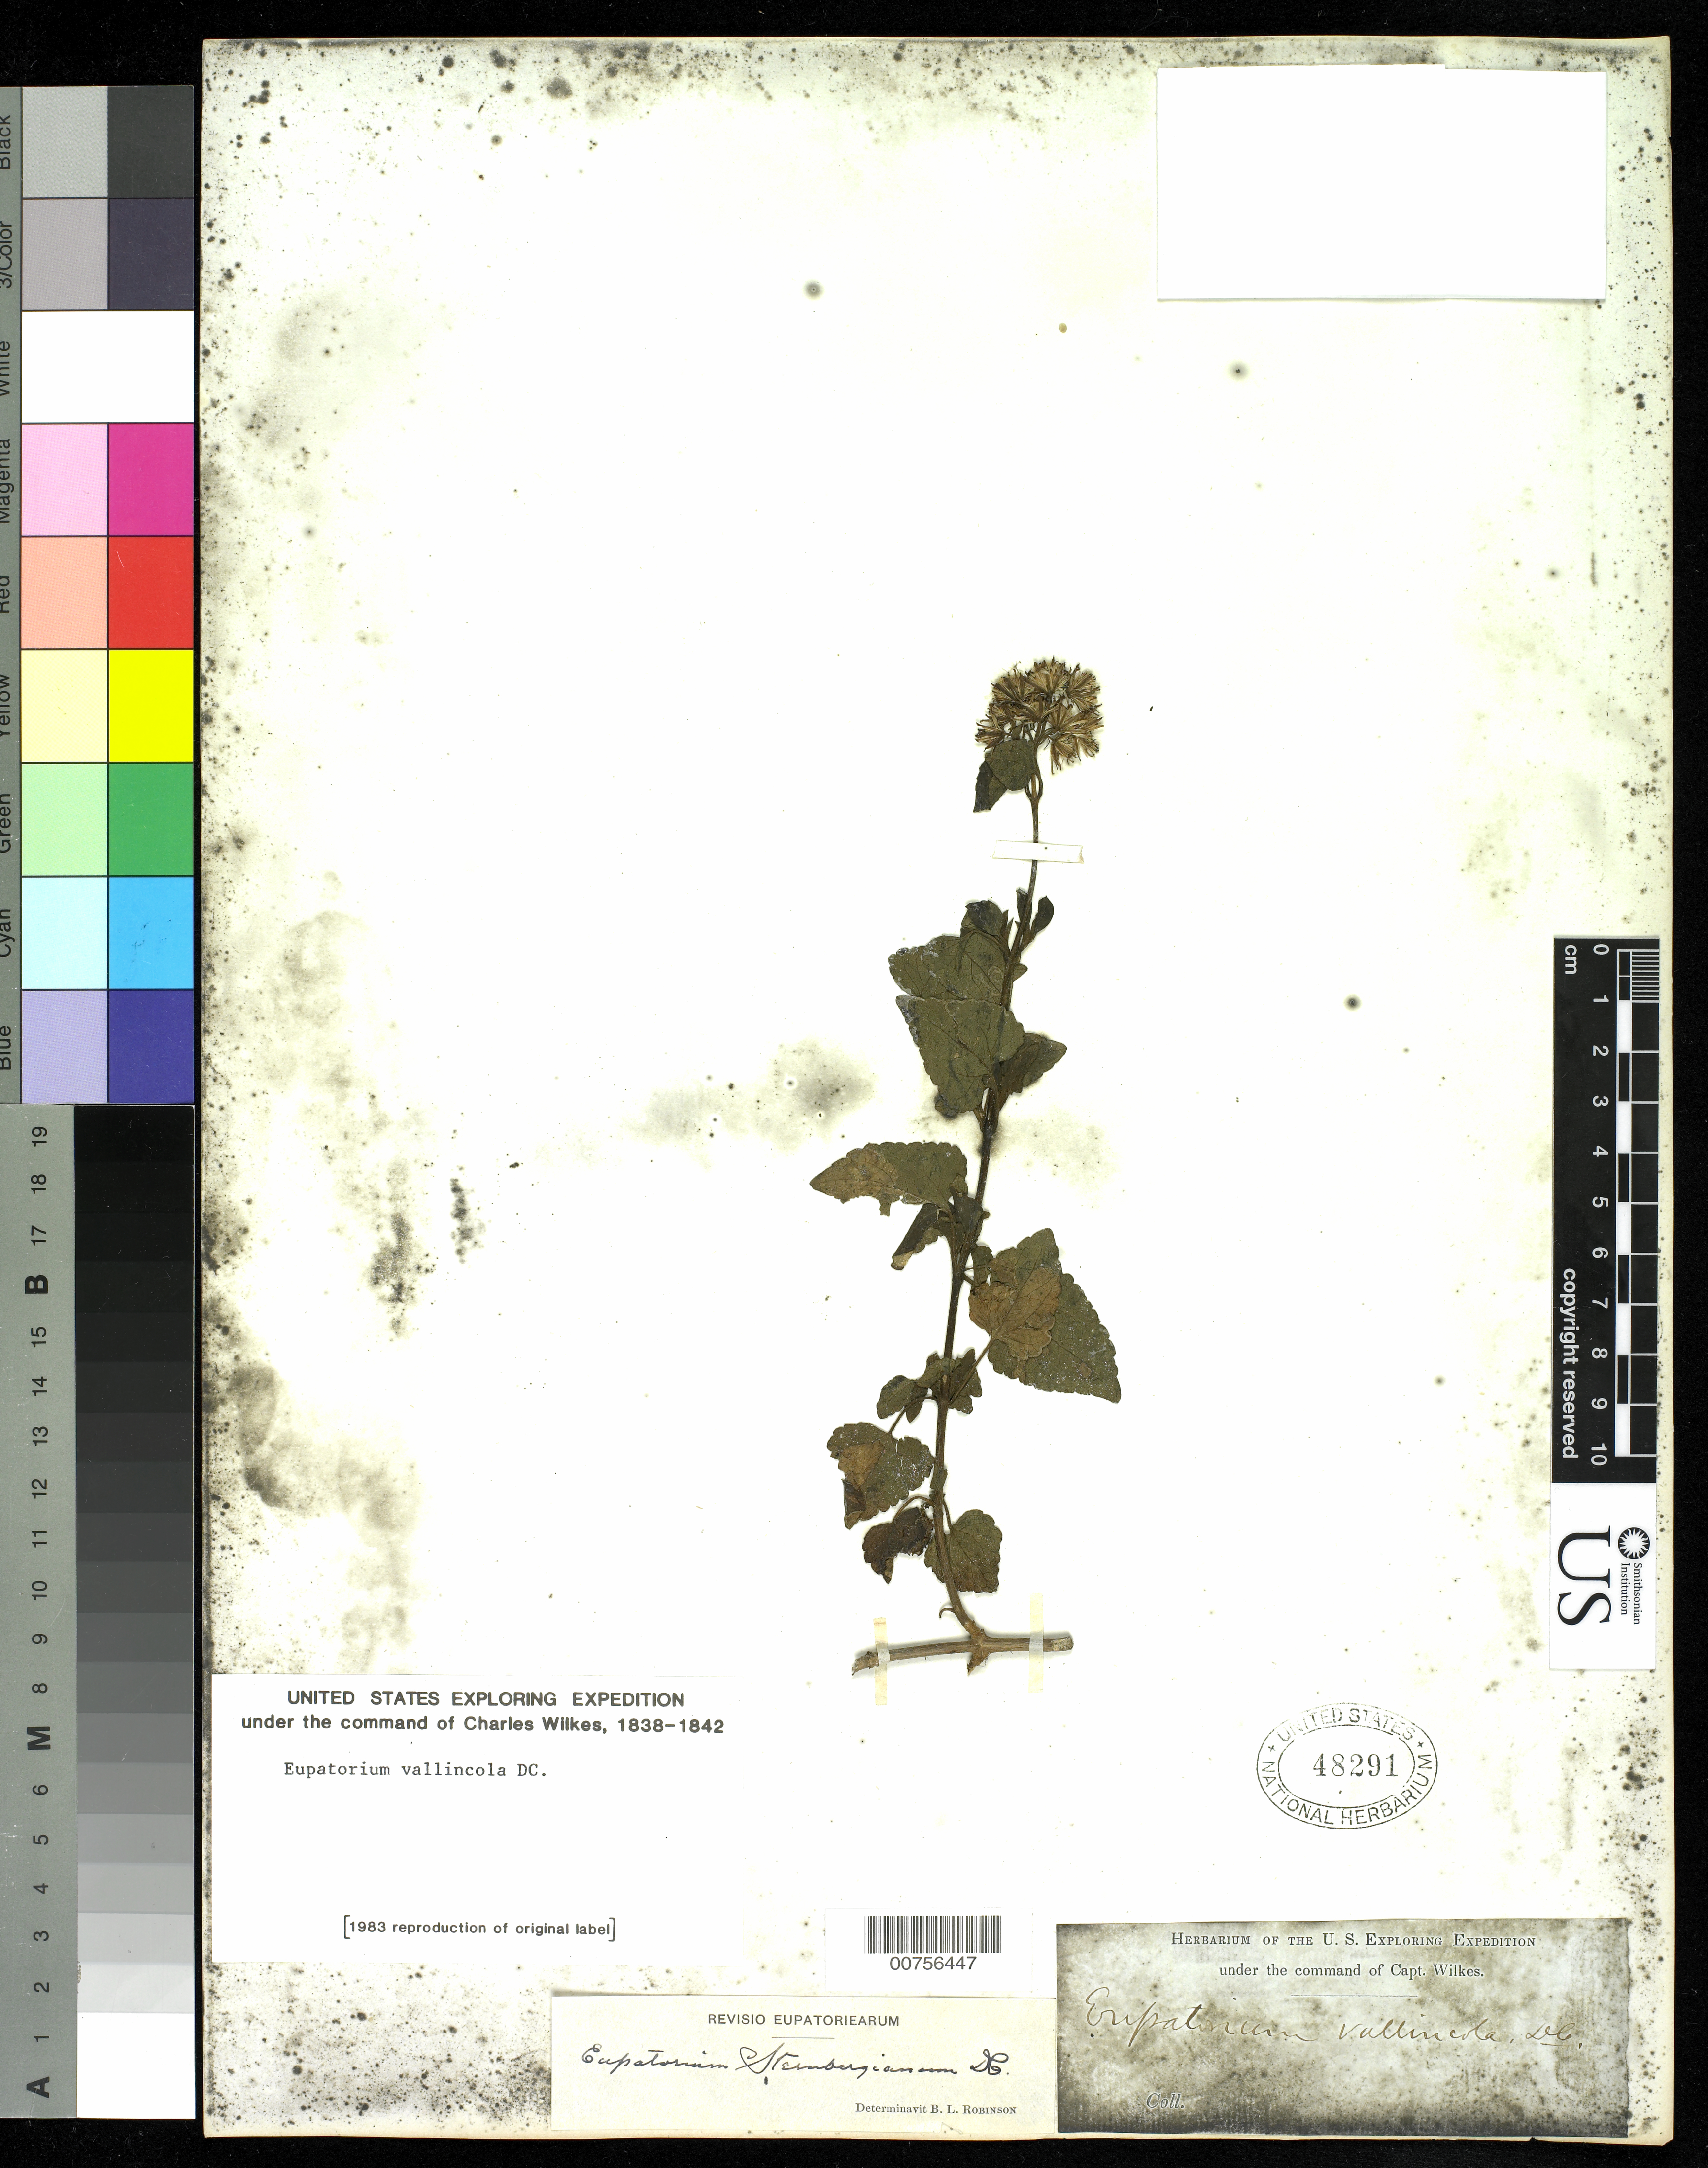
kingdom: Plantae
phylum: Tracheophyta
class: Magnoliopsida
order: Asterales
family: Asteraceae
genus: Ageratina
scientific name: Ageratina sternbergiana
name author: (DC.) R.M. King & H. Rob.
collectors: Wilkes Explor. Exped.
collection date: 1838/1842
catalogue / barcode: US 48291